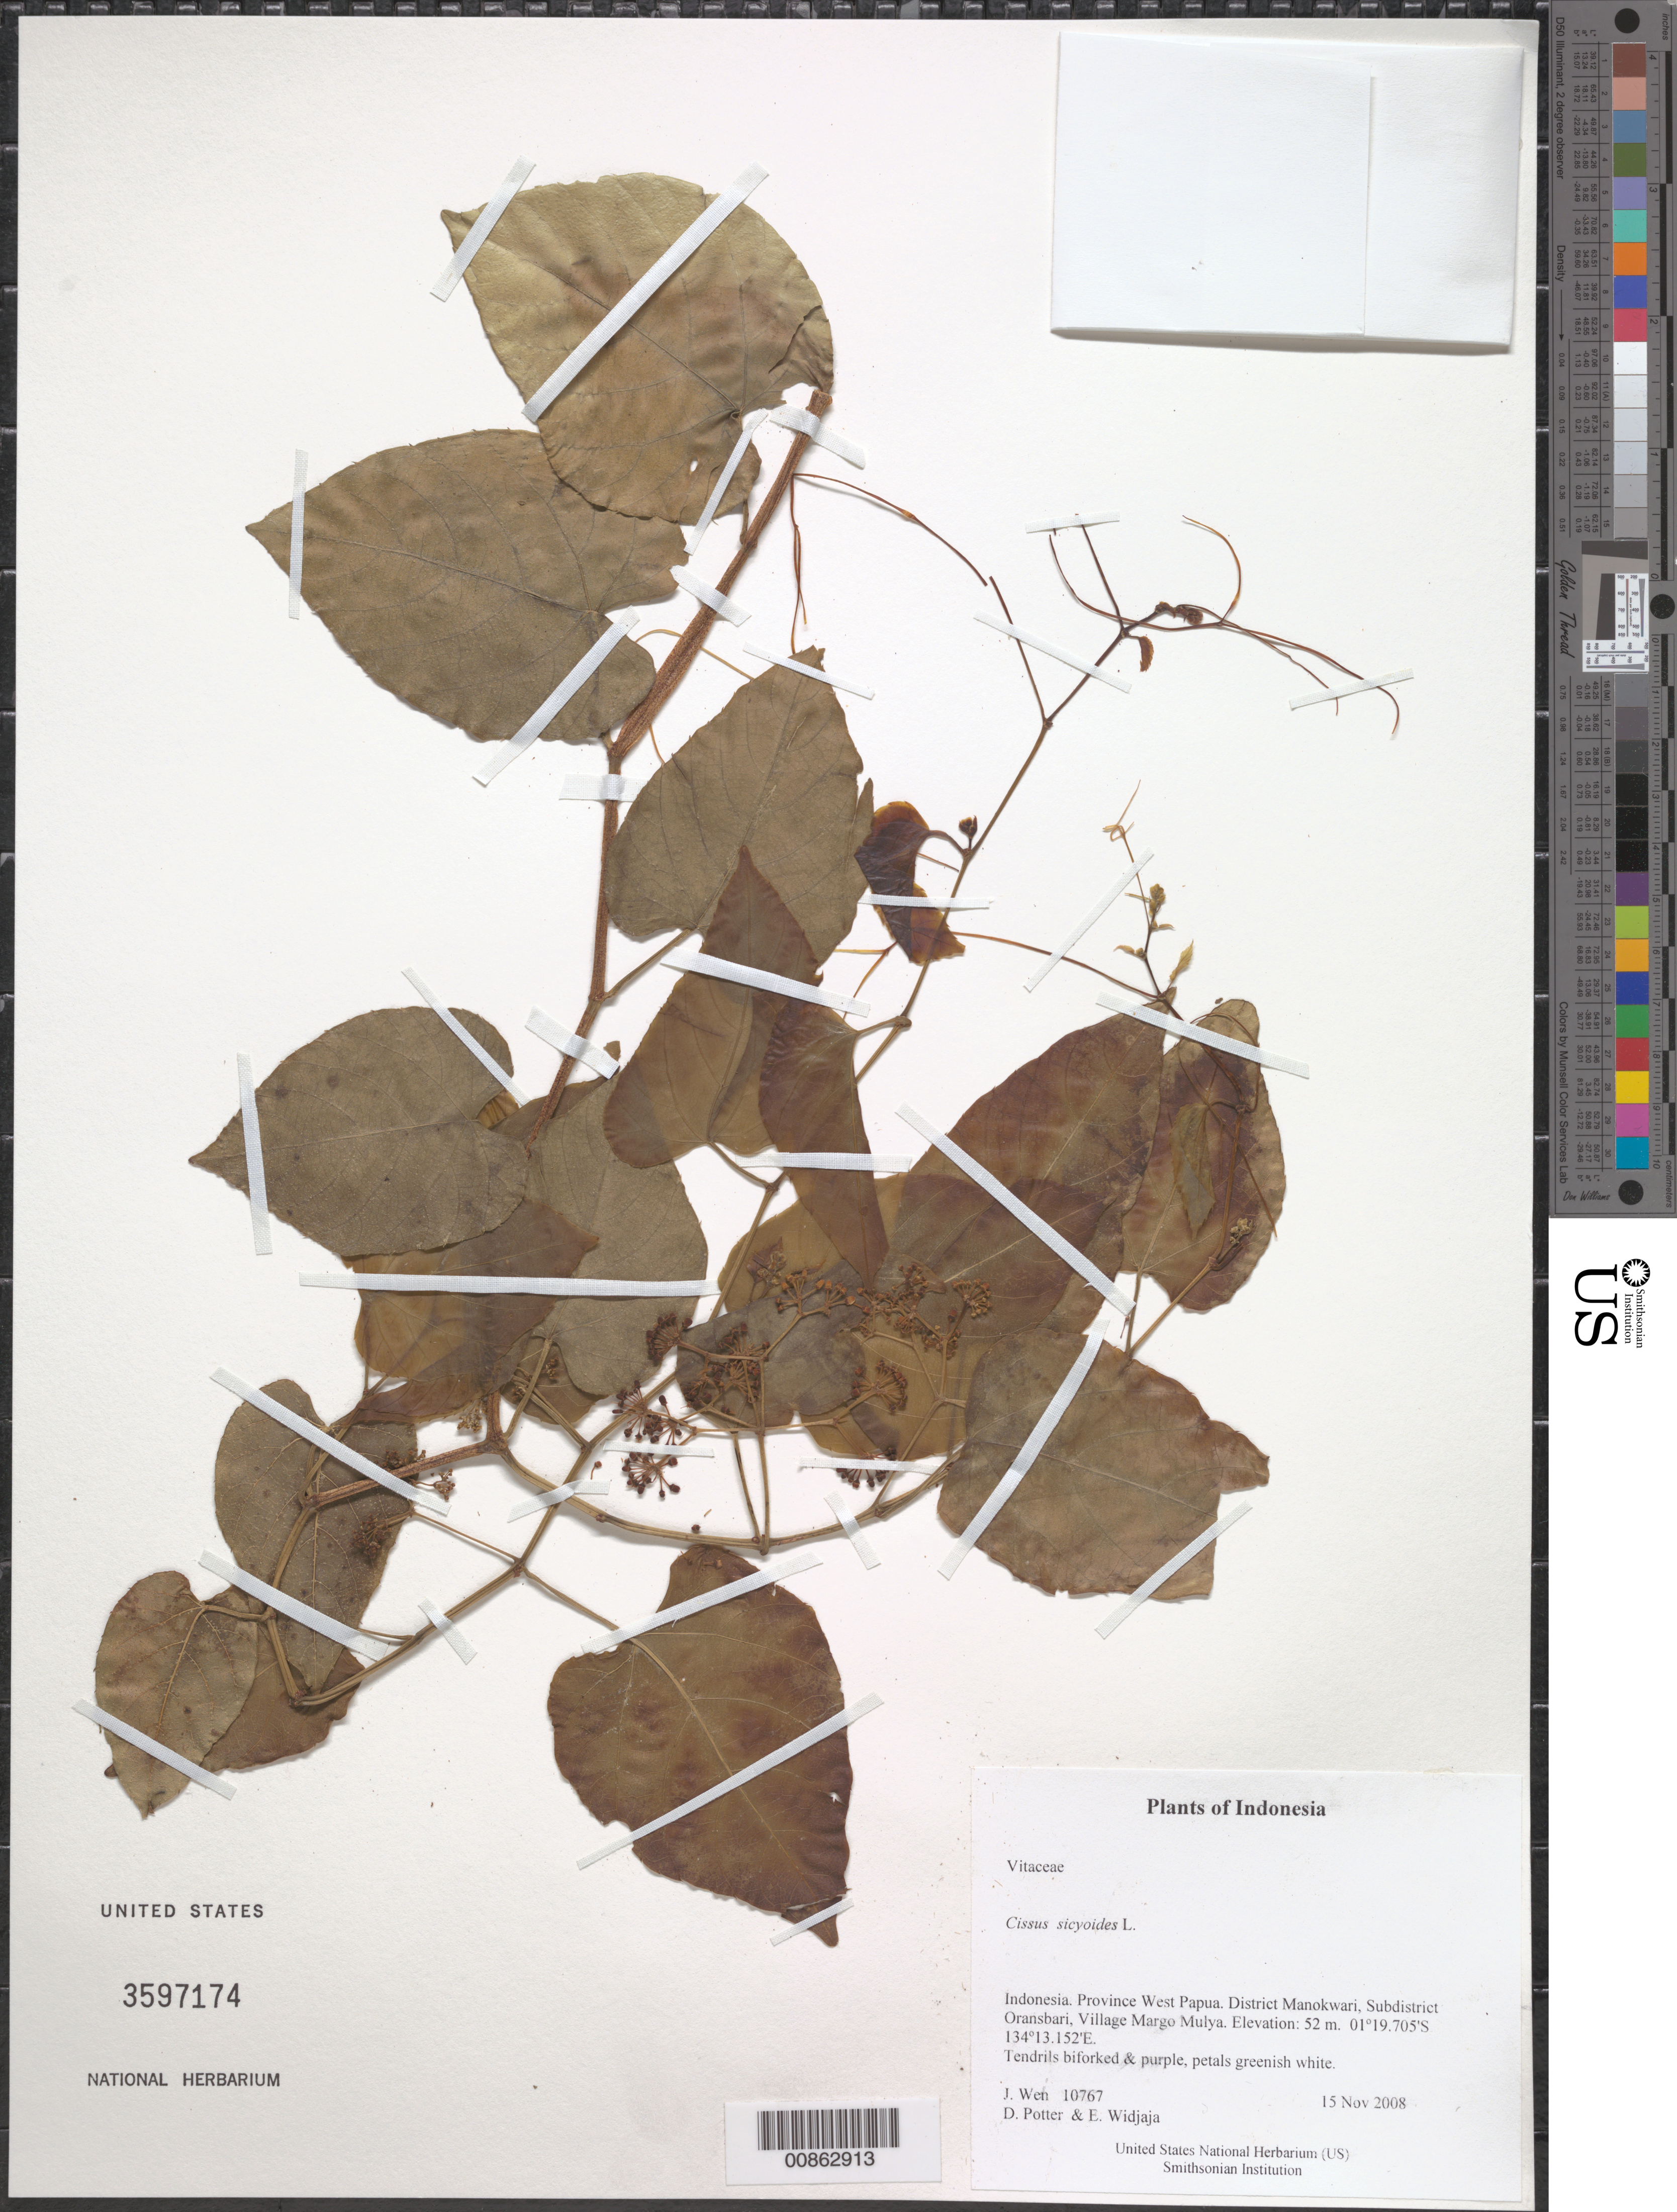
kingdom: Plantae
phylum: Tracheophyta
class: Magnoliopsida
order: Vitales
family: Vitaceae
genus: Cissus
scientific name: Cissus sicyoides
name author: L.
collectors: J. Wen, D. Potter & E. A. Widjaja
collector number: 10767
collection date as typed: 15 Nov 2008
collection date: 2008-11-15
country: Indonesia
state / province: Papua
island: New Guinea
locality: District Manokwari, Subdistrict Oransbari, Village Margo Mulya. Irian Barat.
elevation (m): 52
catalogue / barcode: US 3597174